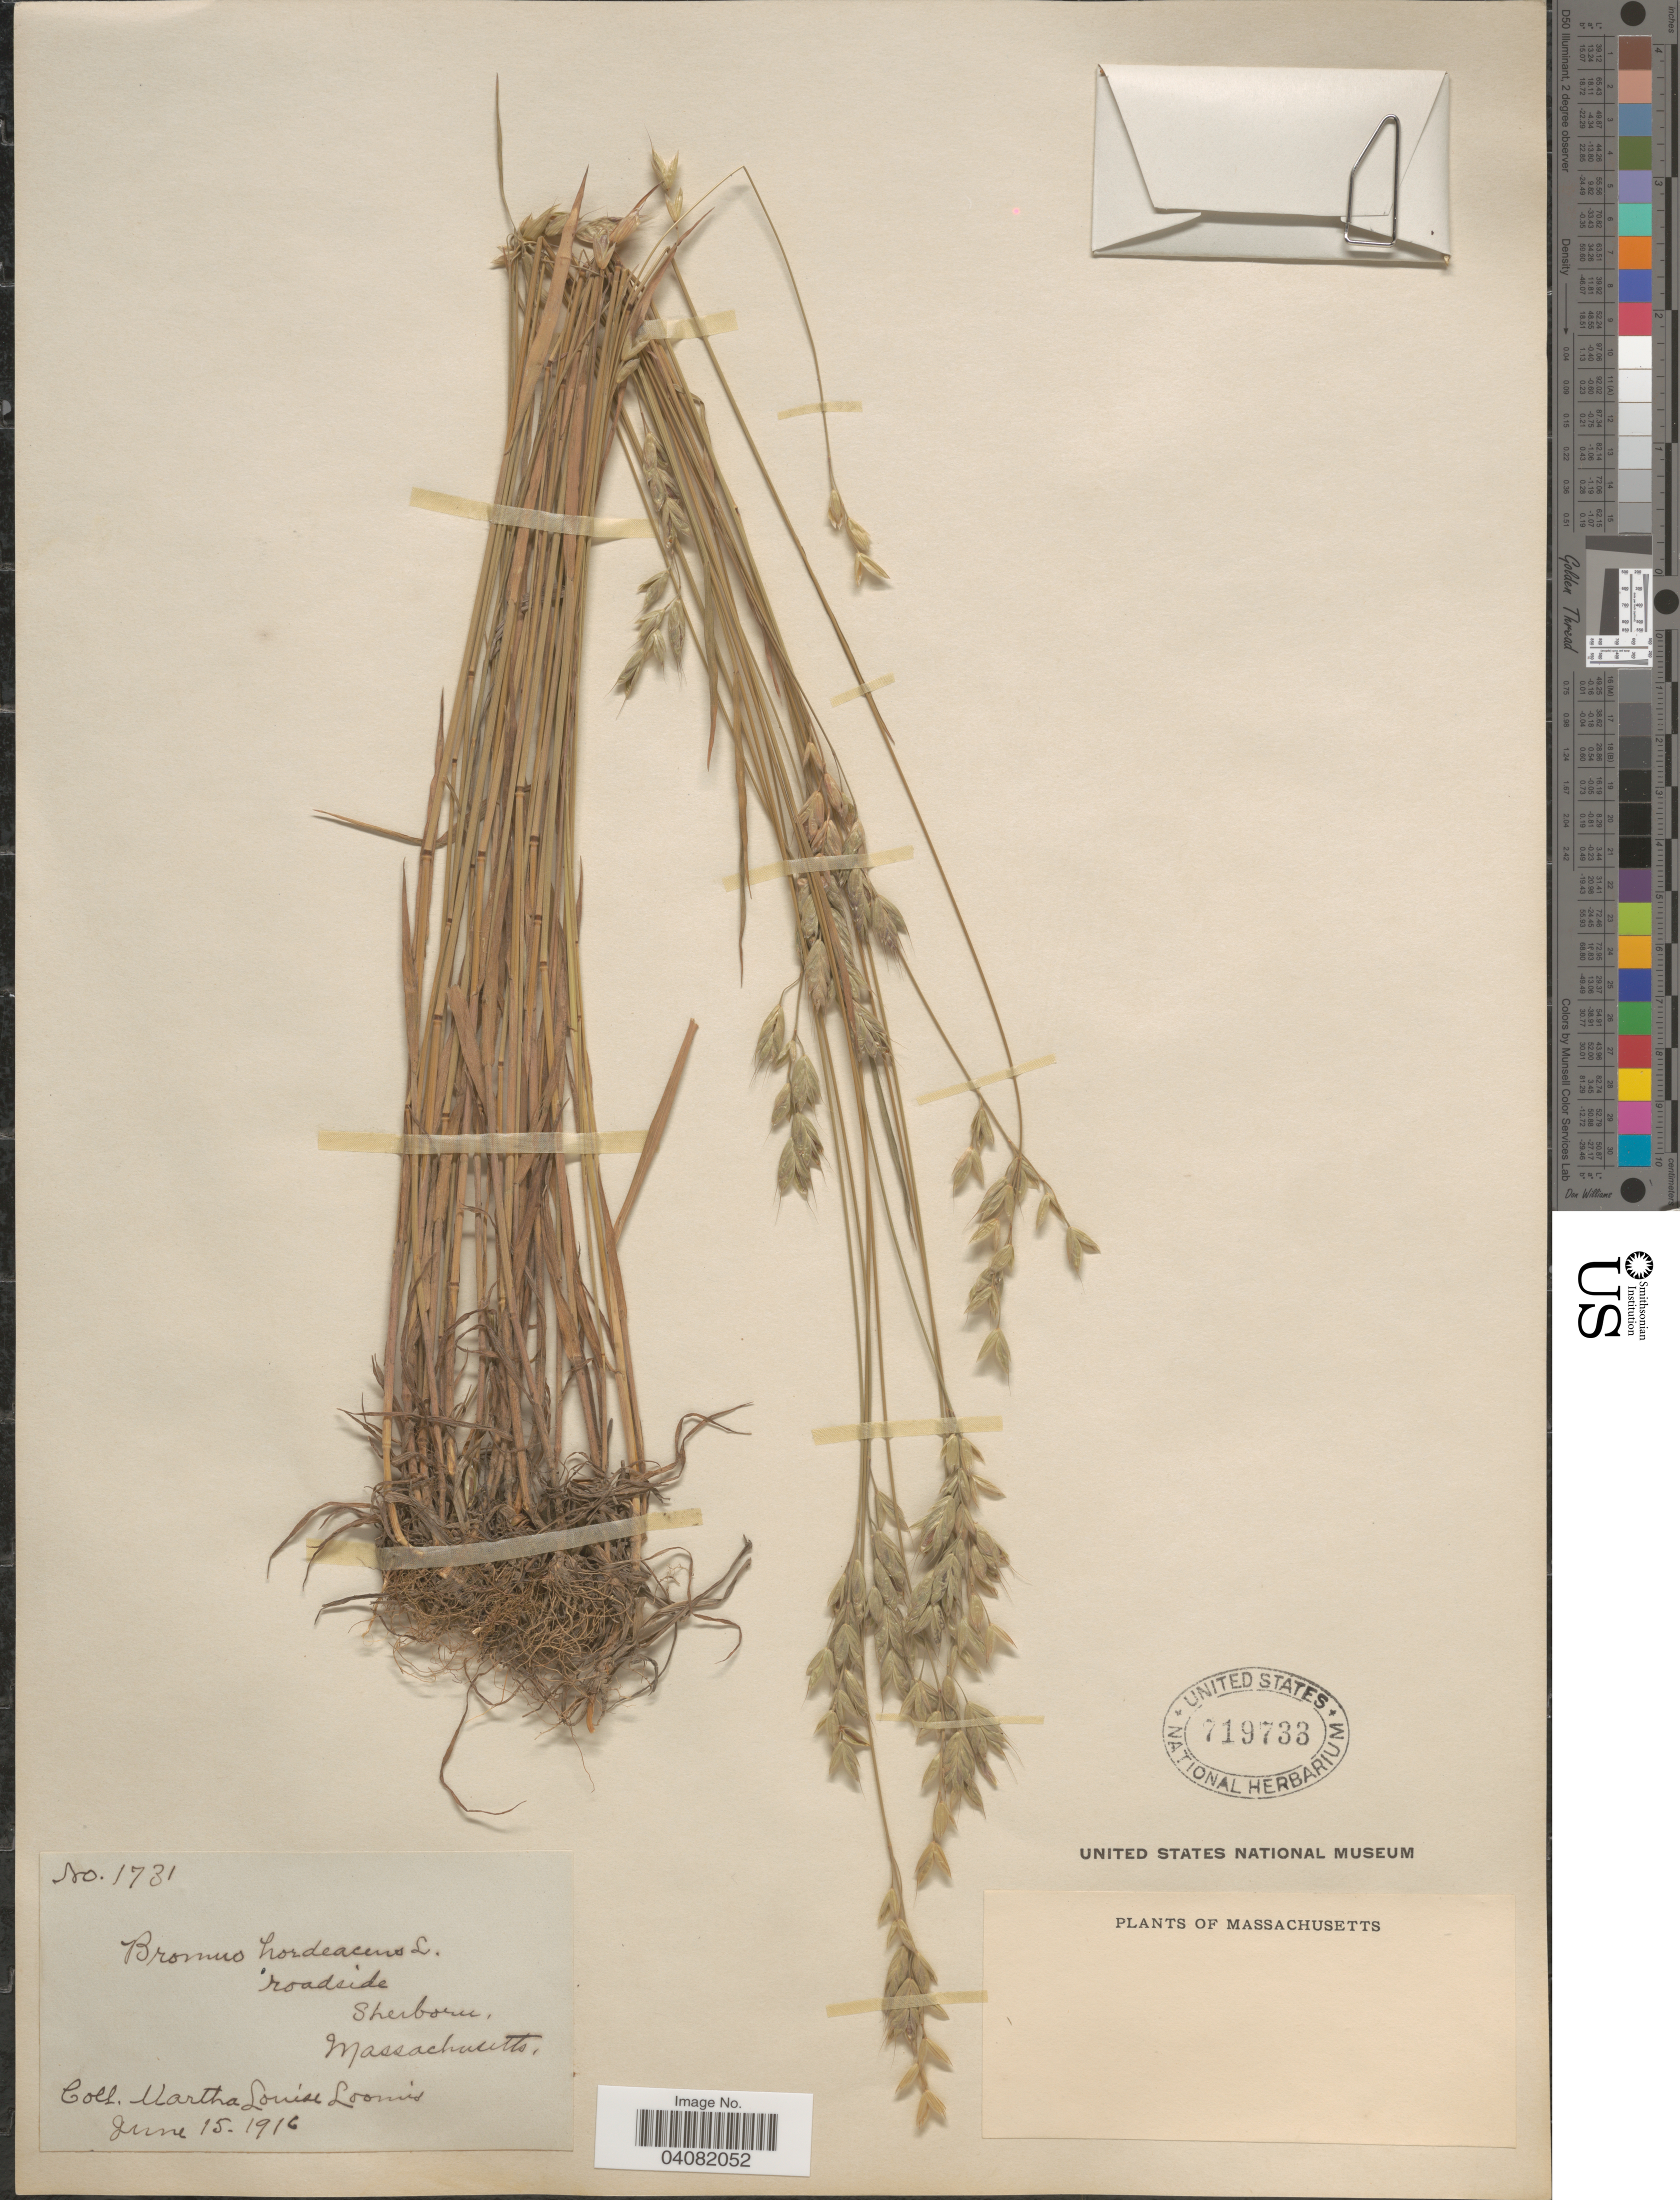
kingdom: Plantae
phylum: Tracheophyta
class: Liliopsida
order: Poales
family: Poaceae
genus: Bromus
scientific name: Bromus hordeaceus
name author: L.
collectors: M. L. Loomis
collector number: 1731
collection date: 1916-06-15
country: United States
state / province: Massachusetts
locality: Roadside. Sherborn.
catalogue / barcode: US 719733